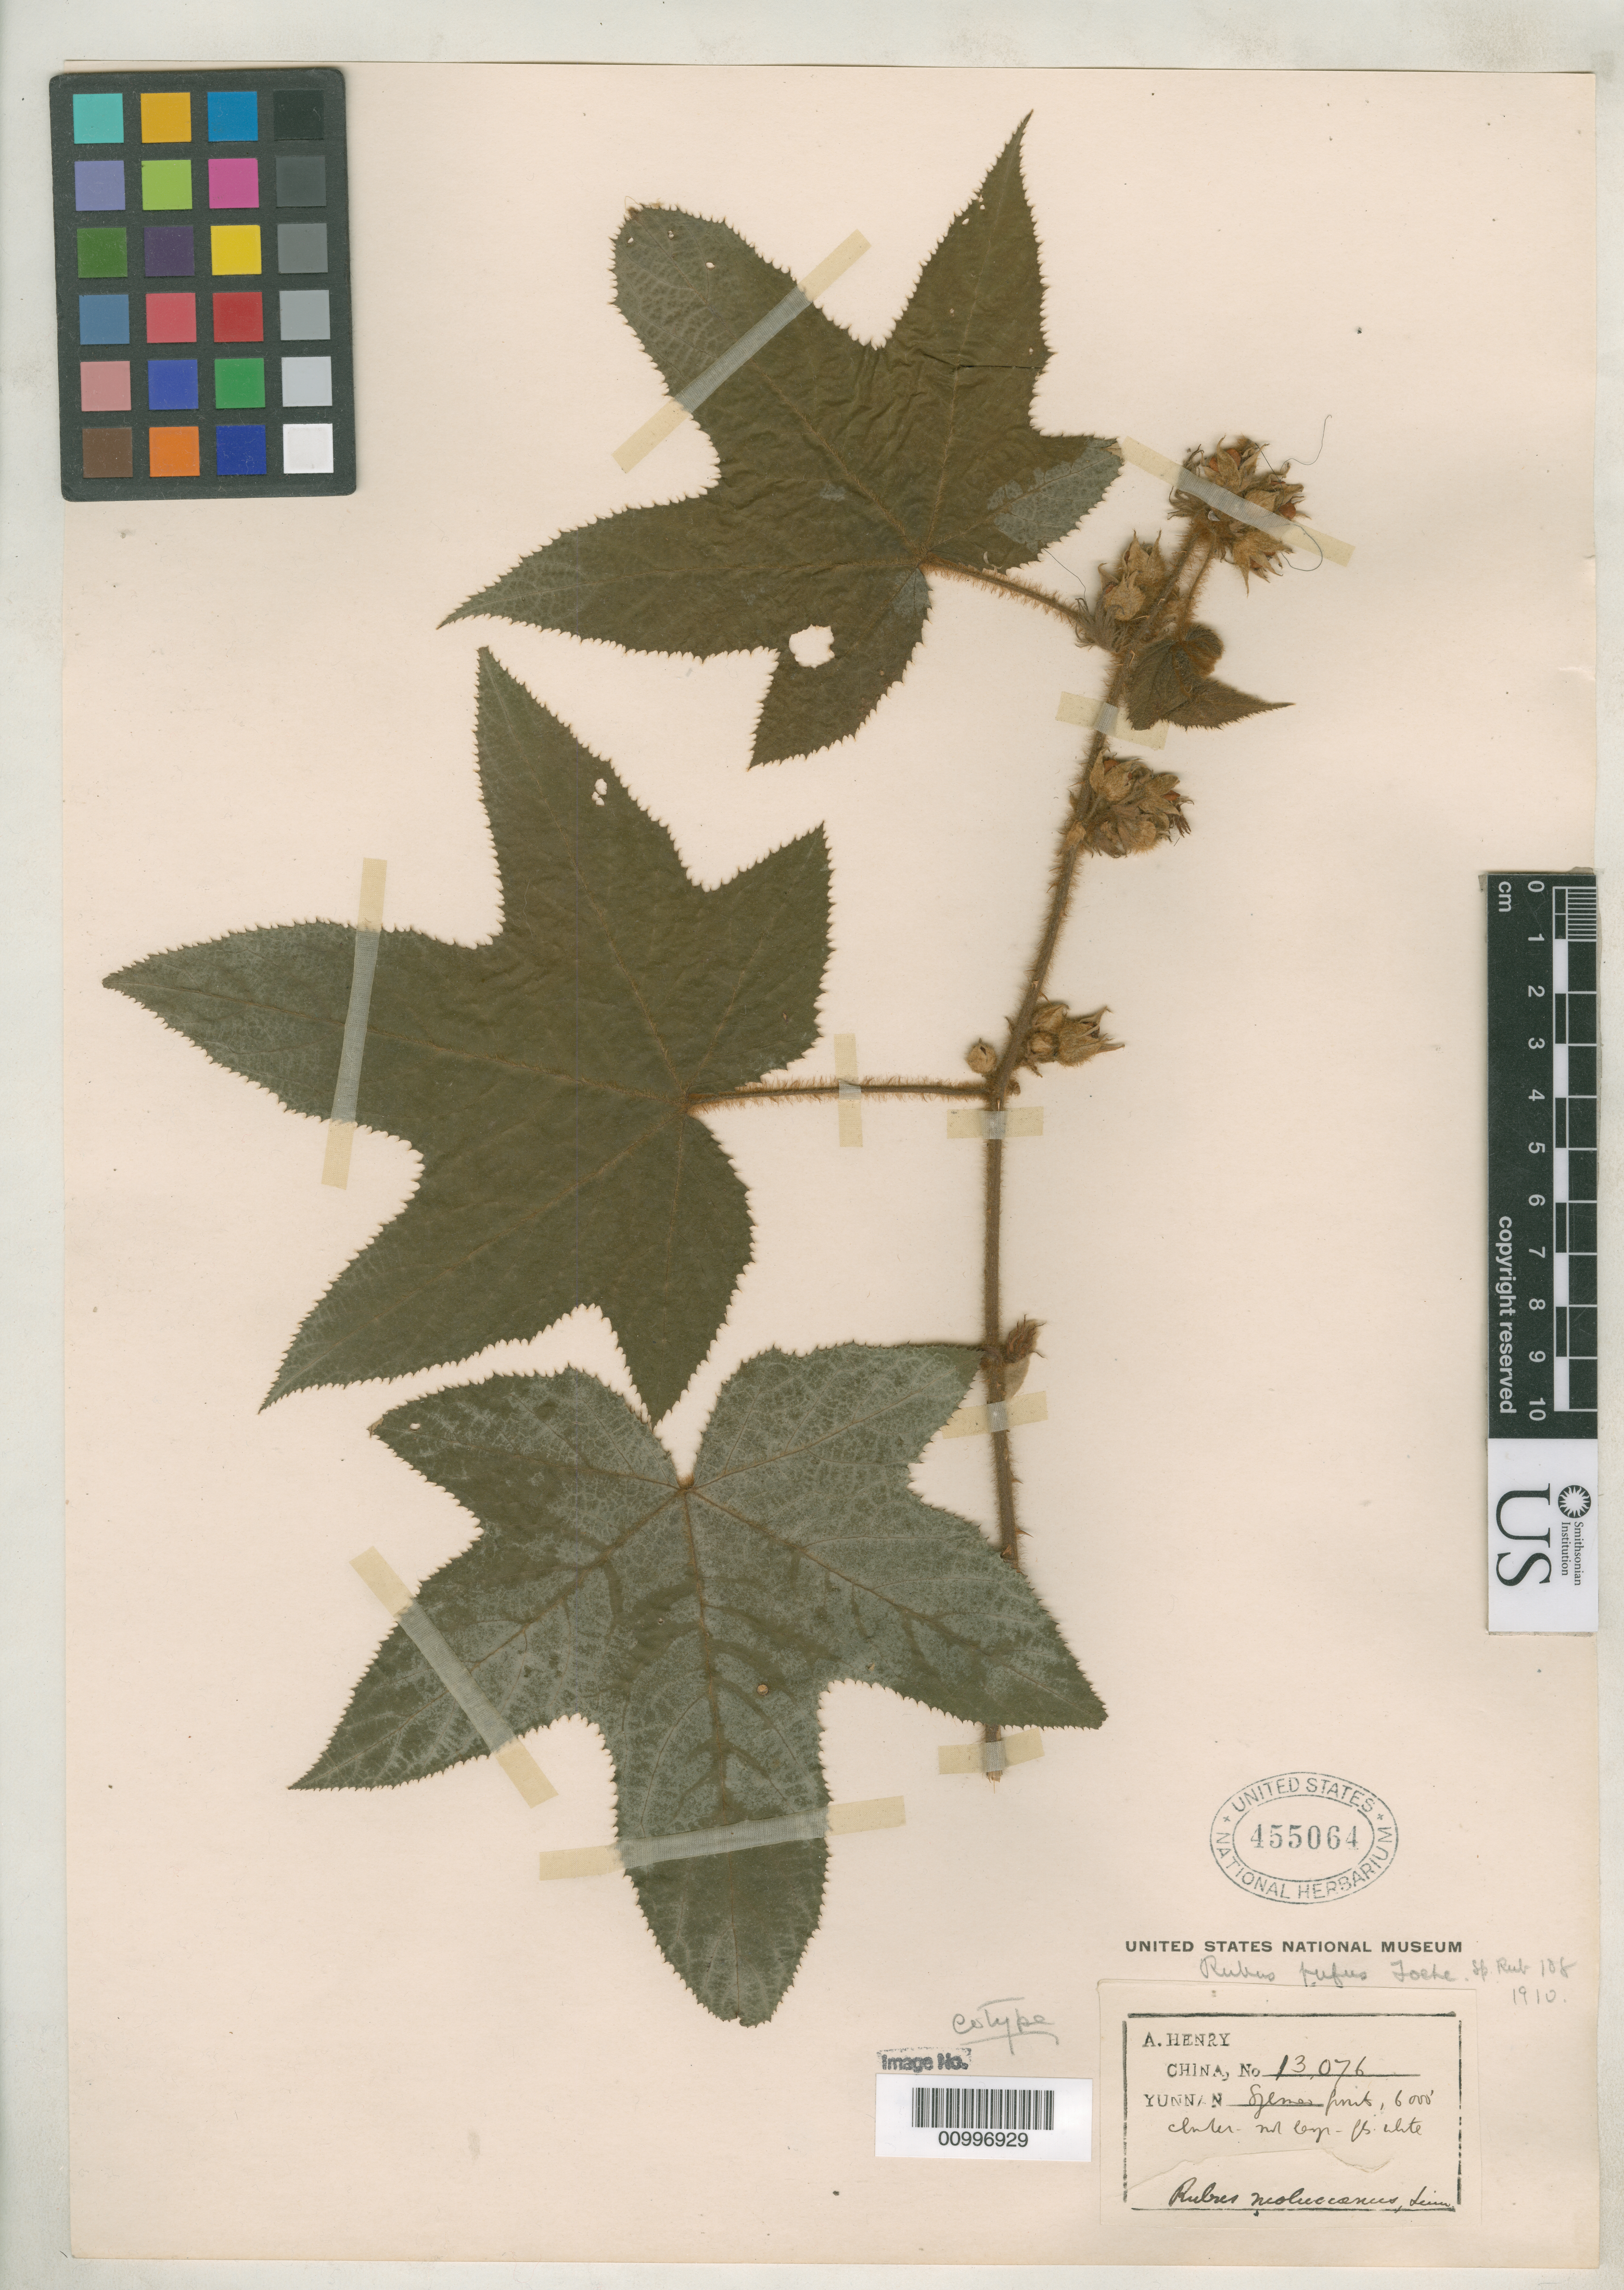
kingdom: Plantae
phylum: Tracheophyta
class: Magnoliopsida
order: Rosales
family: Rosaceae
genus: Rubus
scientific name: Rubus rufus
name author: Focke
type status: Isotype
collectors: A. Henry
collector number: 13076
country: China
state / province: Yunnan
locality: Szemoa.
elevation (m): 1829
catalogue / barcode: US 455064